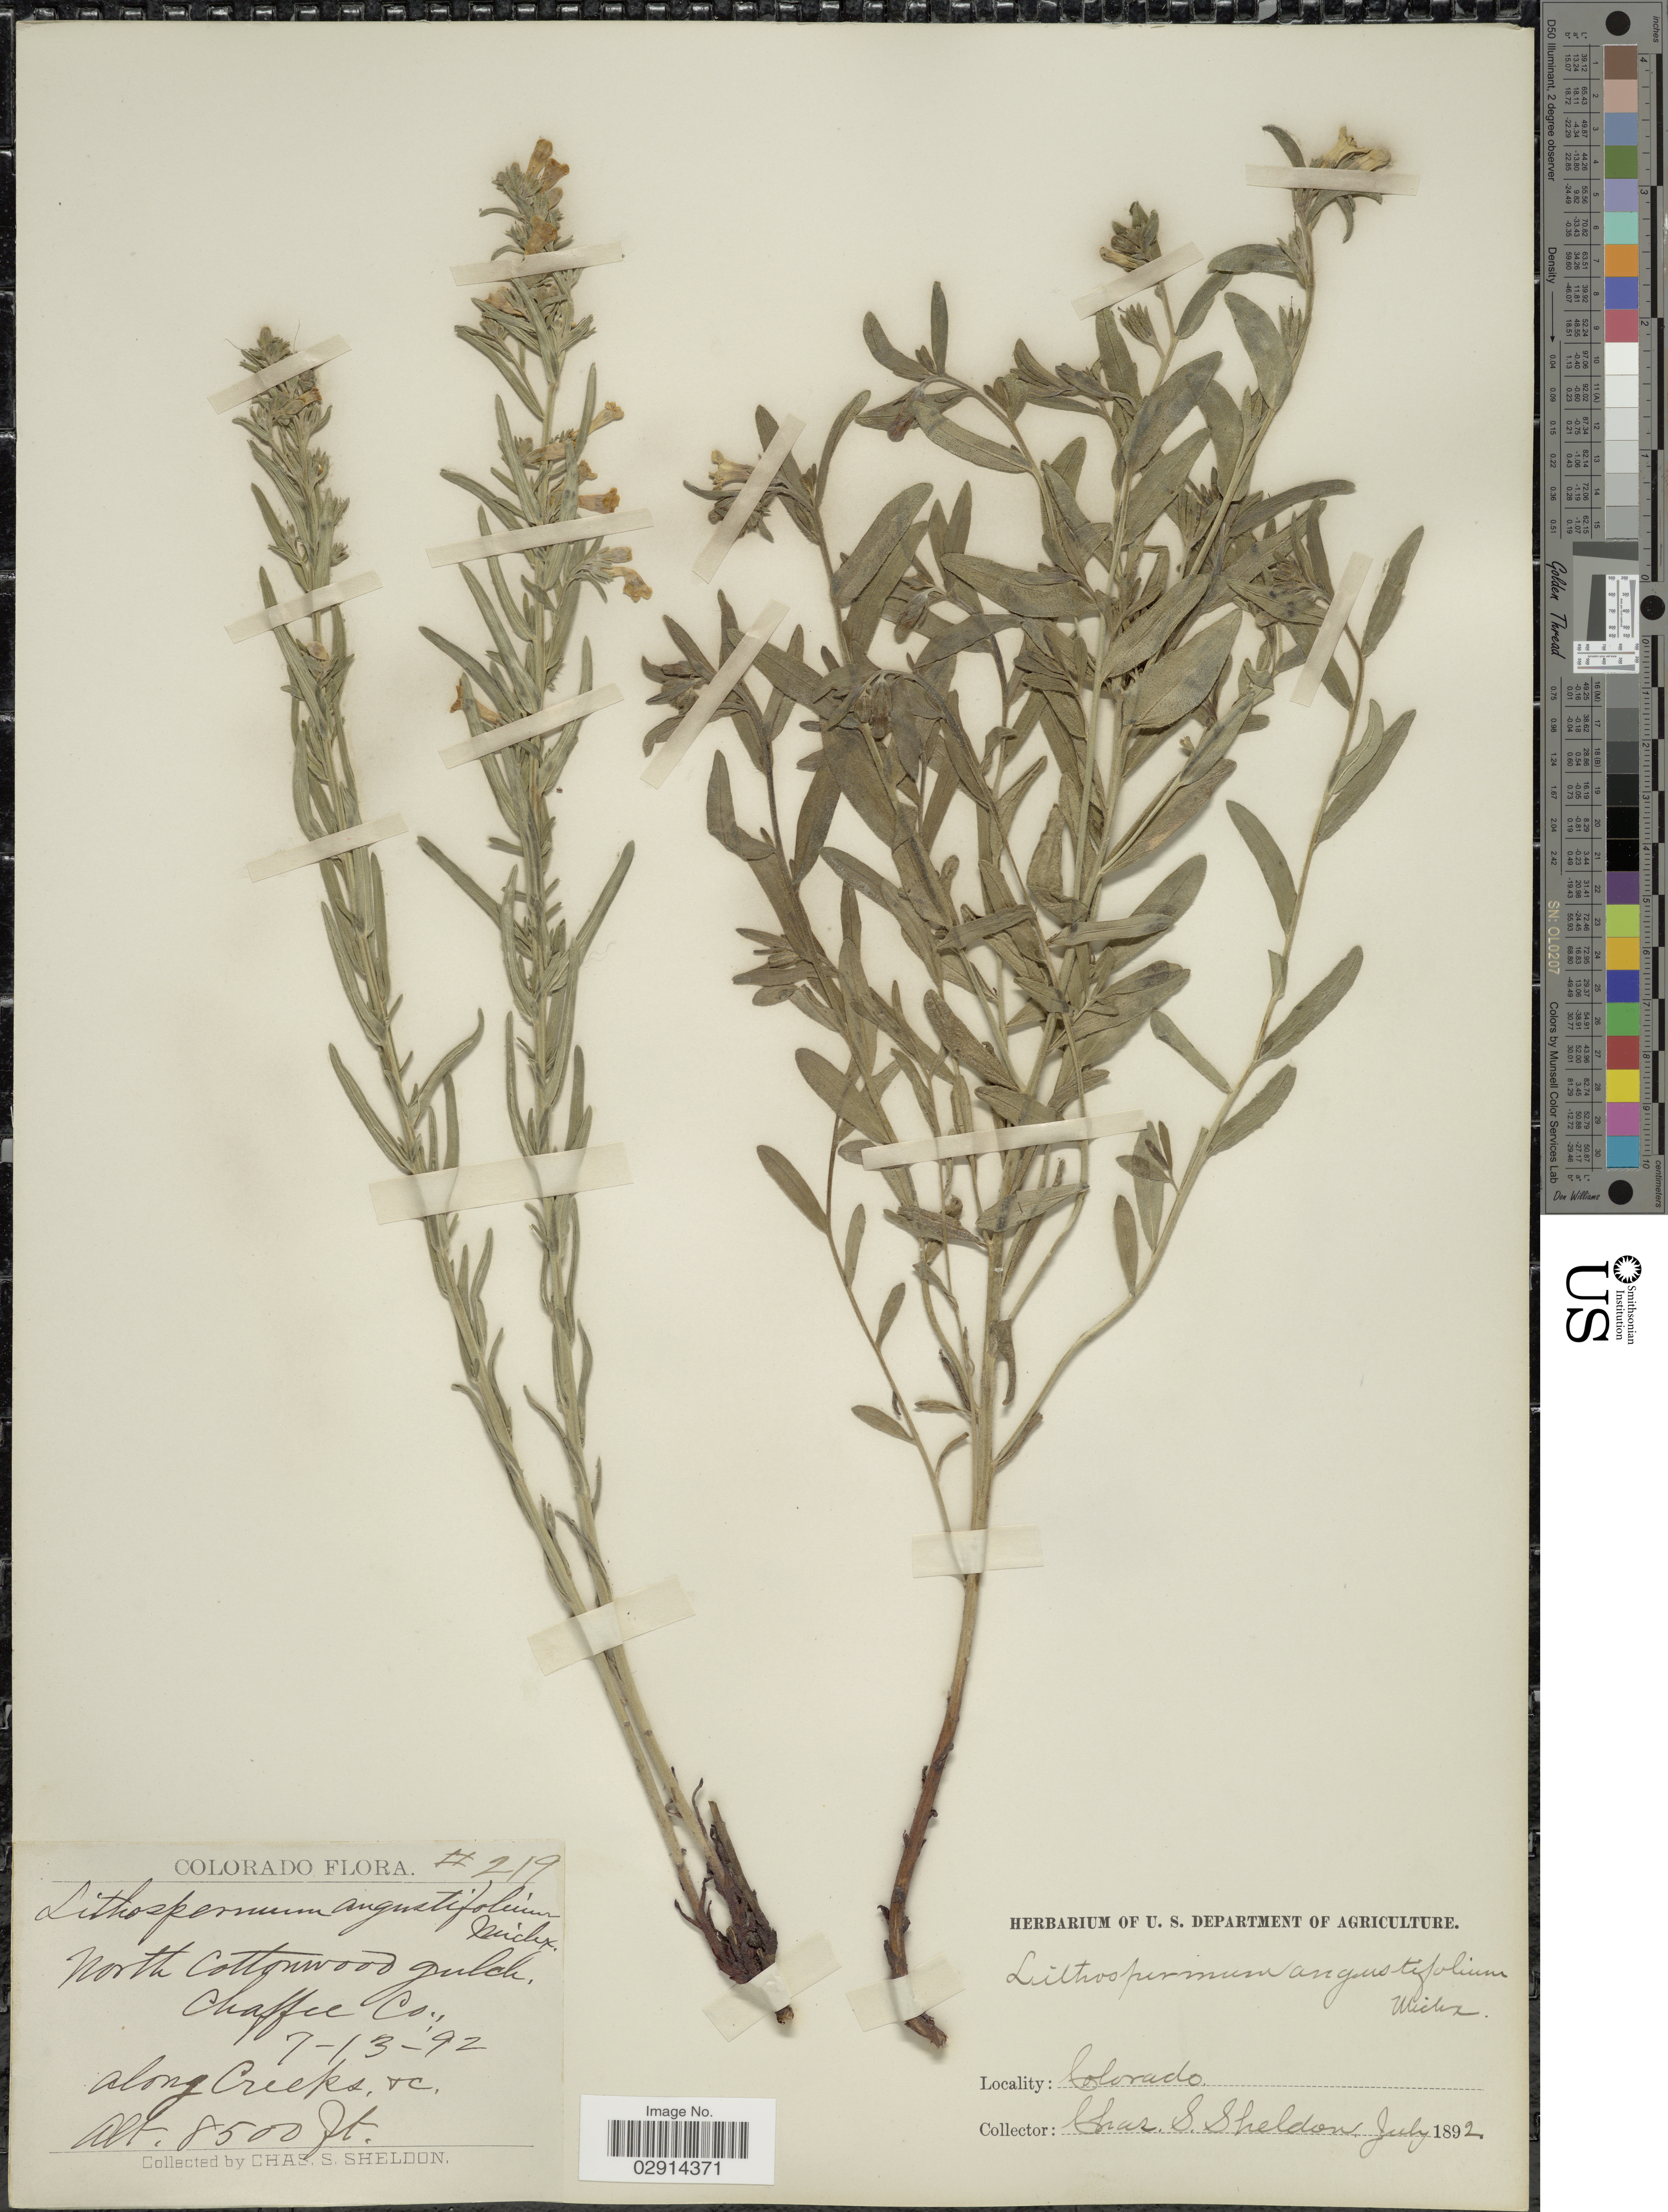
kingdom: Plantae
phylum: Tracheophyta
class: Magnoliopsida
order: Boraginales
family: Boraginaceae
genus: Lithospermum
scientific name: Lithospermum multiflorum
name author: Torr. ex A. Gray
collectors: C. S. Sheldon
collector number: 219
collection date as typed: Transcribed d/m/y: 13/7/92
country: United States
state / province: Colorado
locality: North Cottonwood gulch, Chaffee Co., Along Creeks.